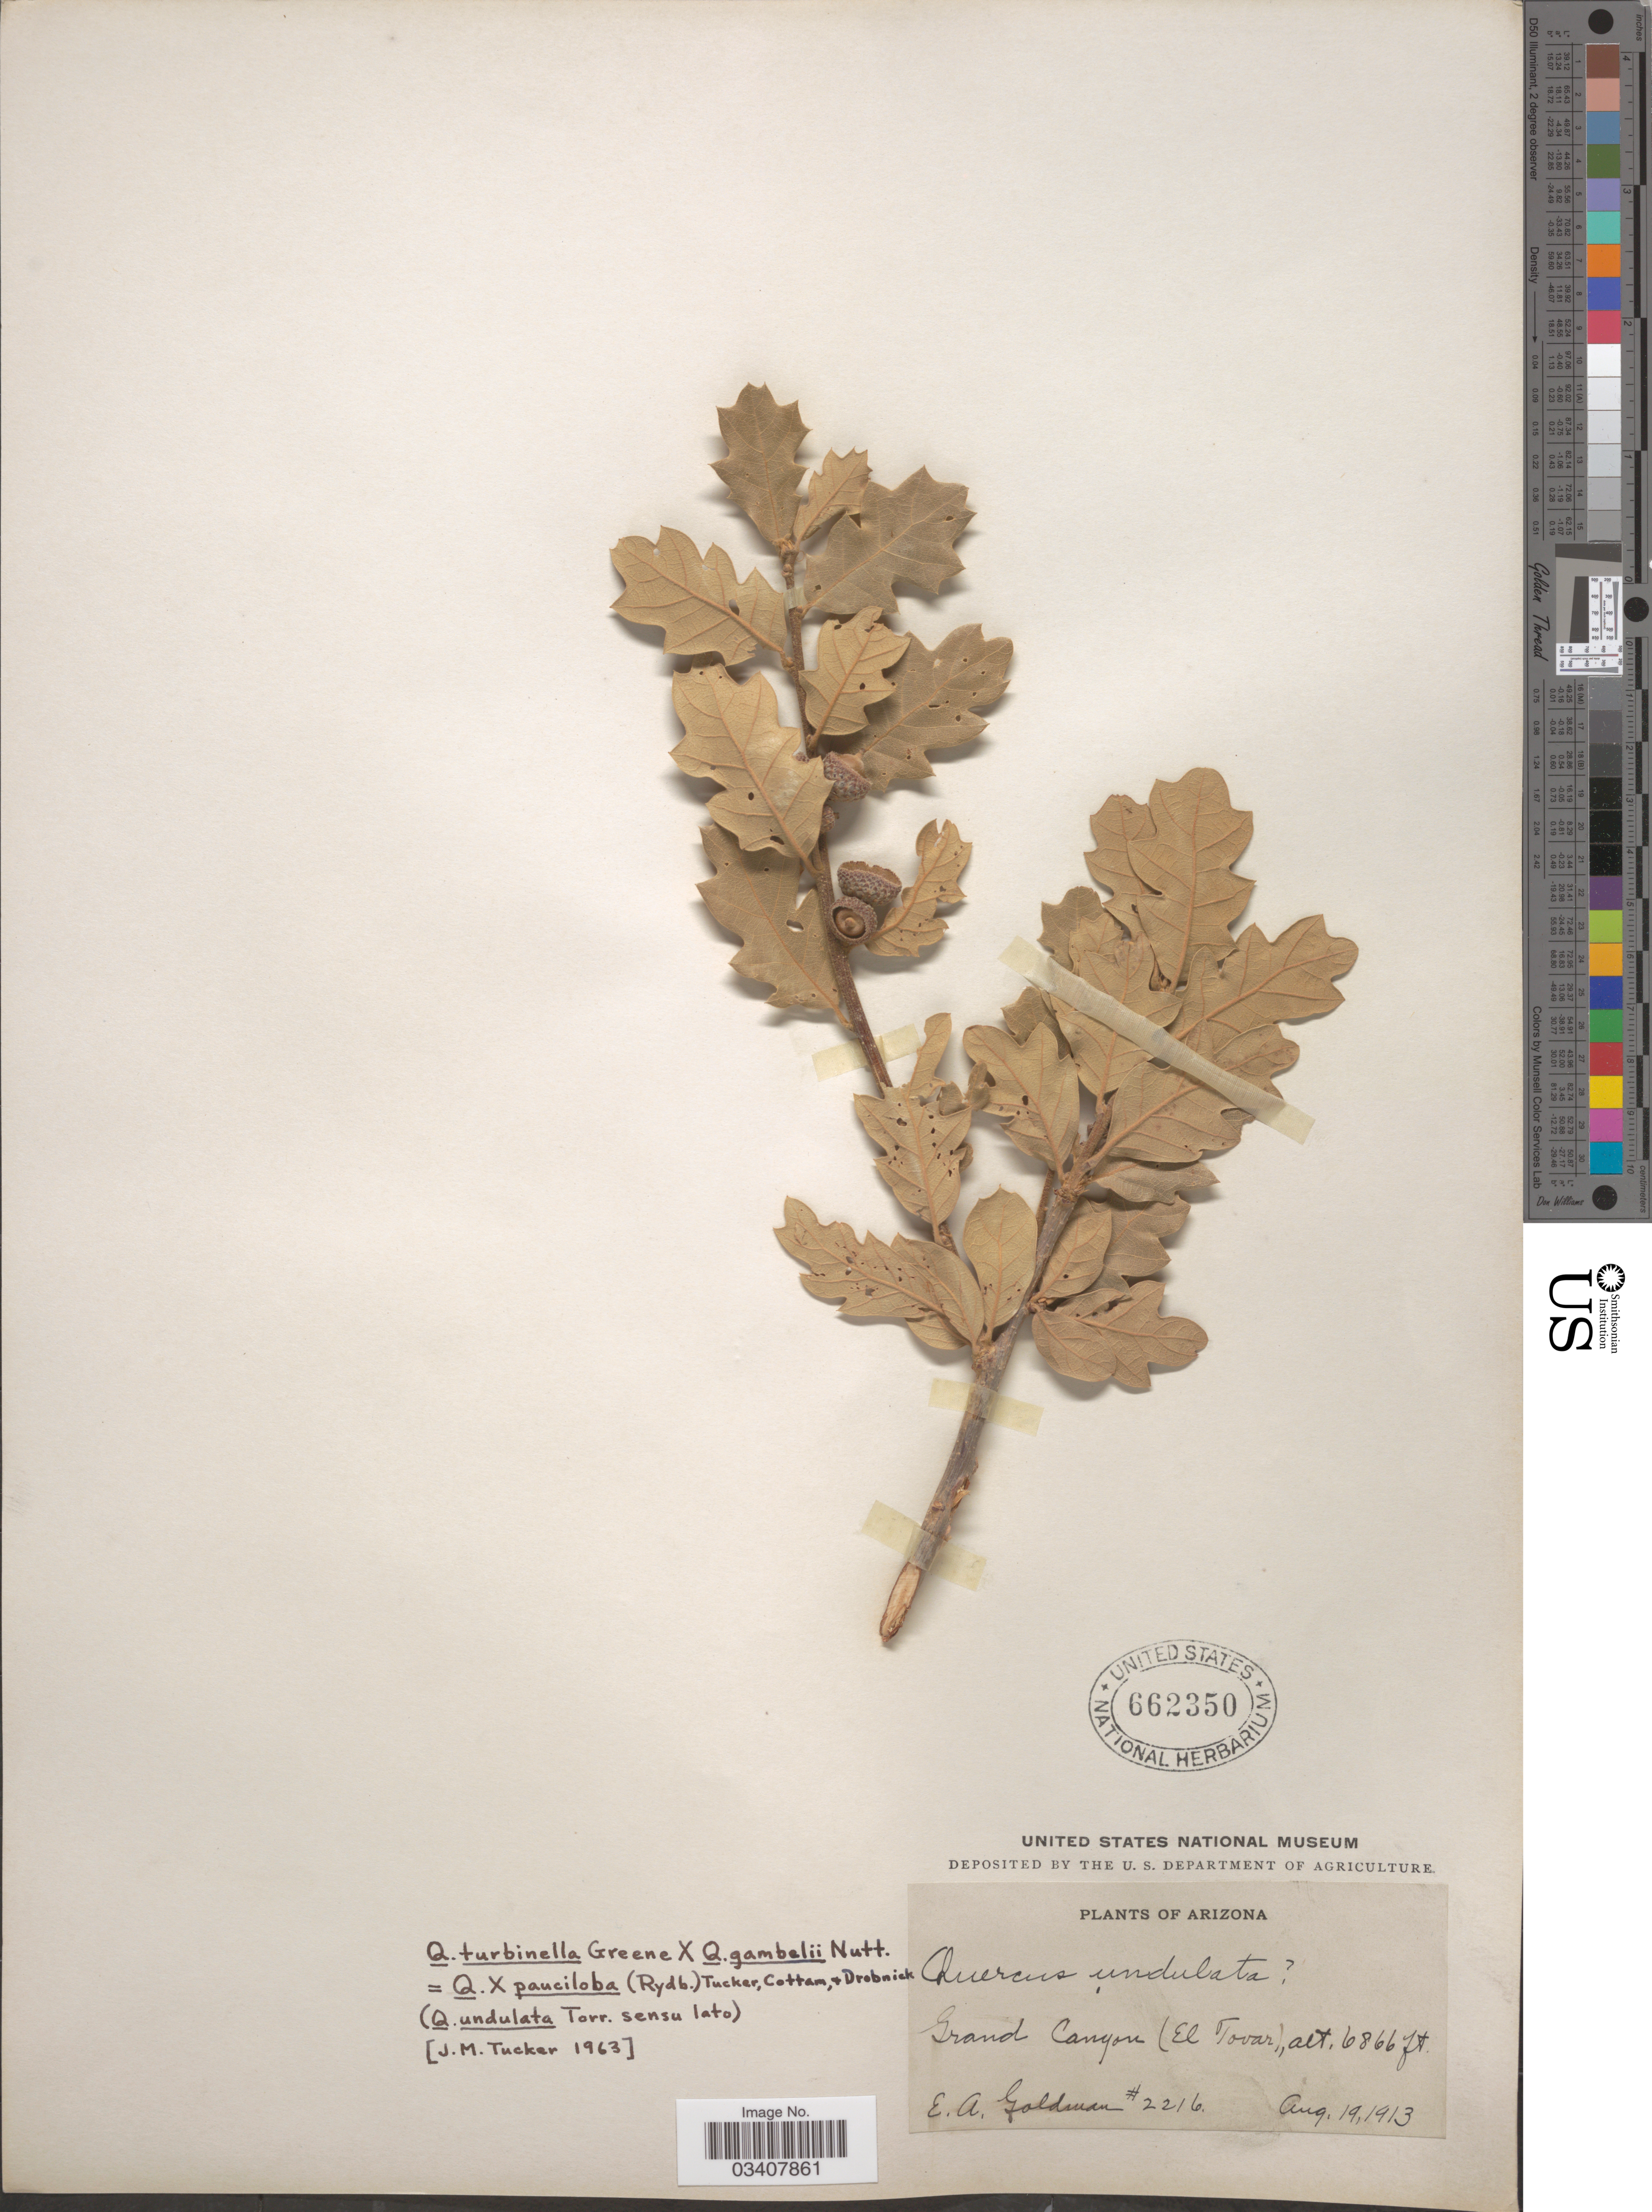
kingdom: Plantae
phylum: Tracheophyta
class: Magnoliopsida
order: Fagales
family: Fagaceae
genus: Quercus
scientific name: Quercus x pauciloba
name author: Rydb.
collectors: E. A. Goldman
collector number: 2216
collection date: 1913-08-19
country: United States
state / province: Arizona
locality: Grand Canyon (El Tovar).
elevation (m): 2093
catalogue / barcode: US 662350